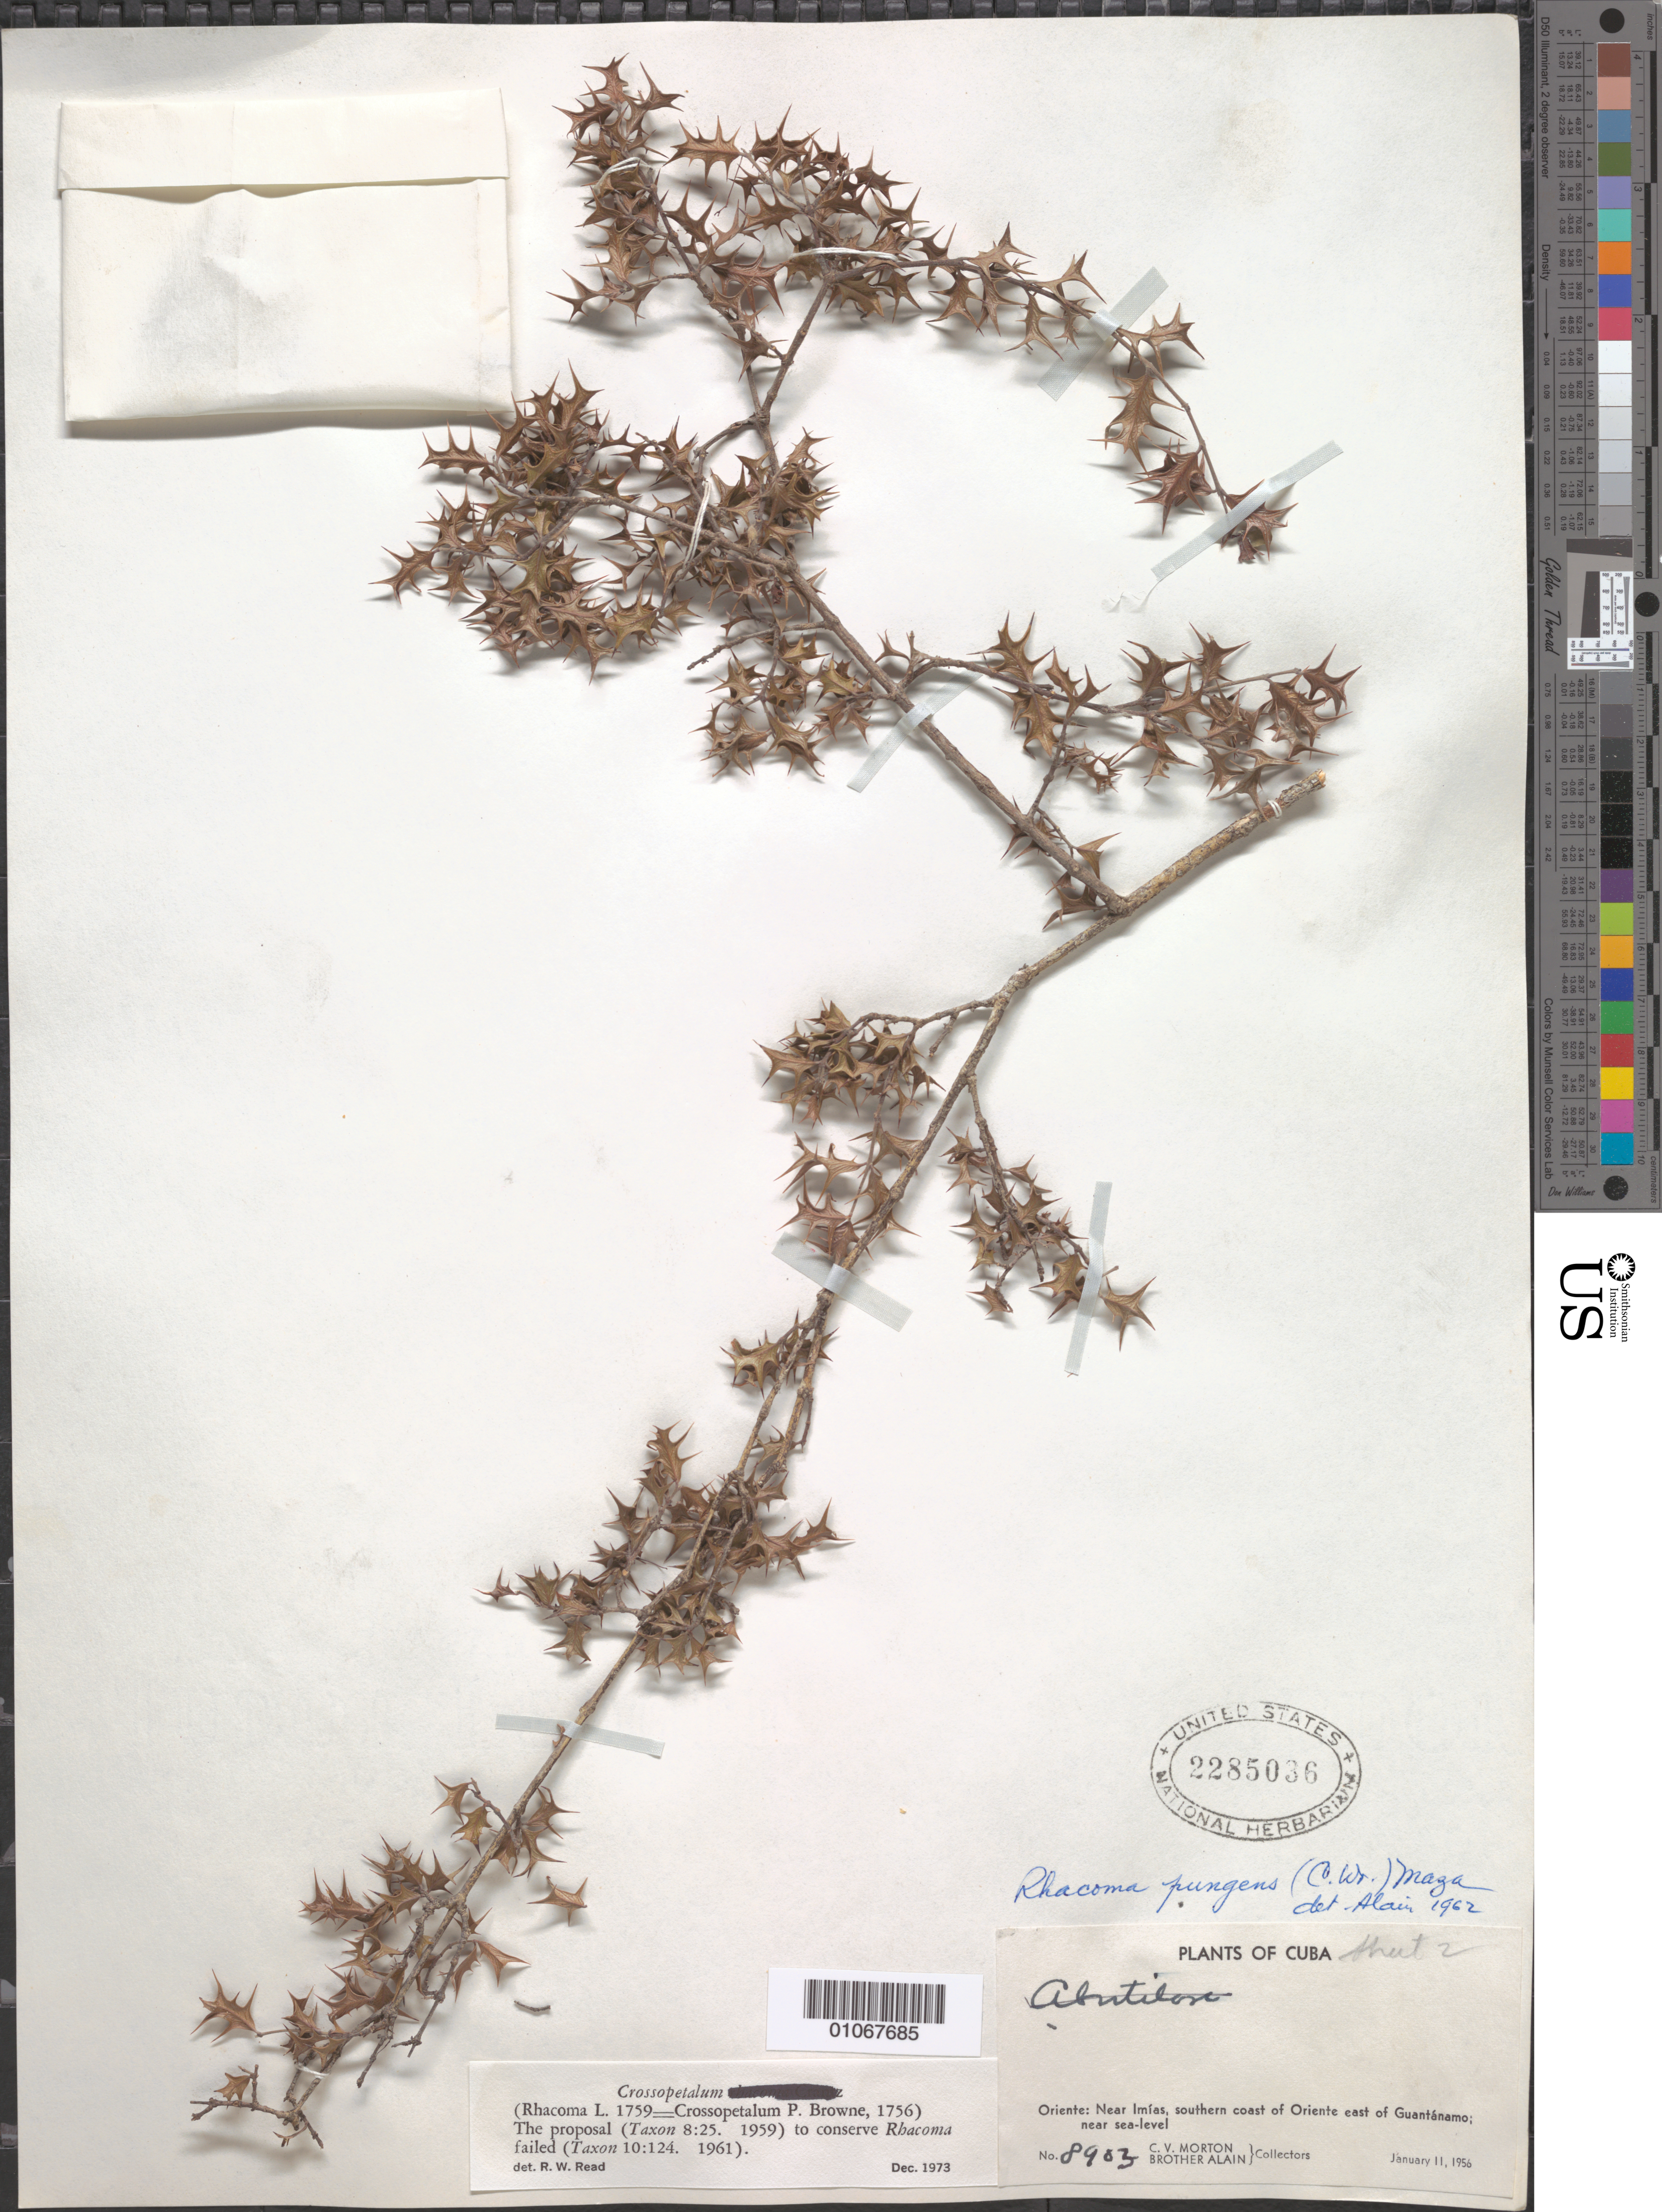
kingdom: Plantae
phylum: Tracheophyta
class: Magnoliopsida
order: Celastrales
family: Celastraceae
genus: Crossopetalum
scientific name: Crossopetalum pungens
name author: (C. Wright) Rothm.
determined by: Strong, Mark T., (BOT), Smithsonian Institution - National Museum of Natural History (UNITED STATES)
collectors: C. V. Morton & A. H. Liogier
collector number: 8903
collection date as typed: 11 Jan 1956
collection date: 1956-01-11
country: Cuba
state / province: Guantanamo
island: Cuba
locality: Near Imias, southern coast of Oriente east of Guantánamo: near sea level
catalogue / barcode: US 2285036